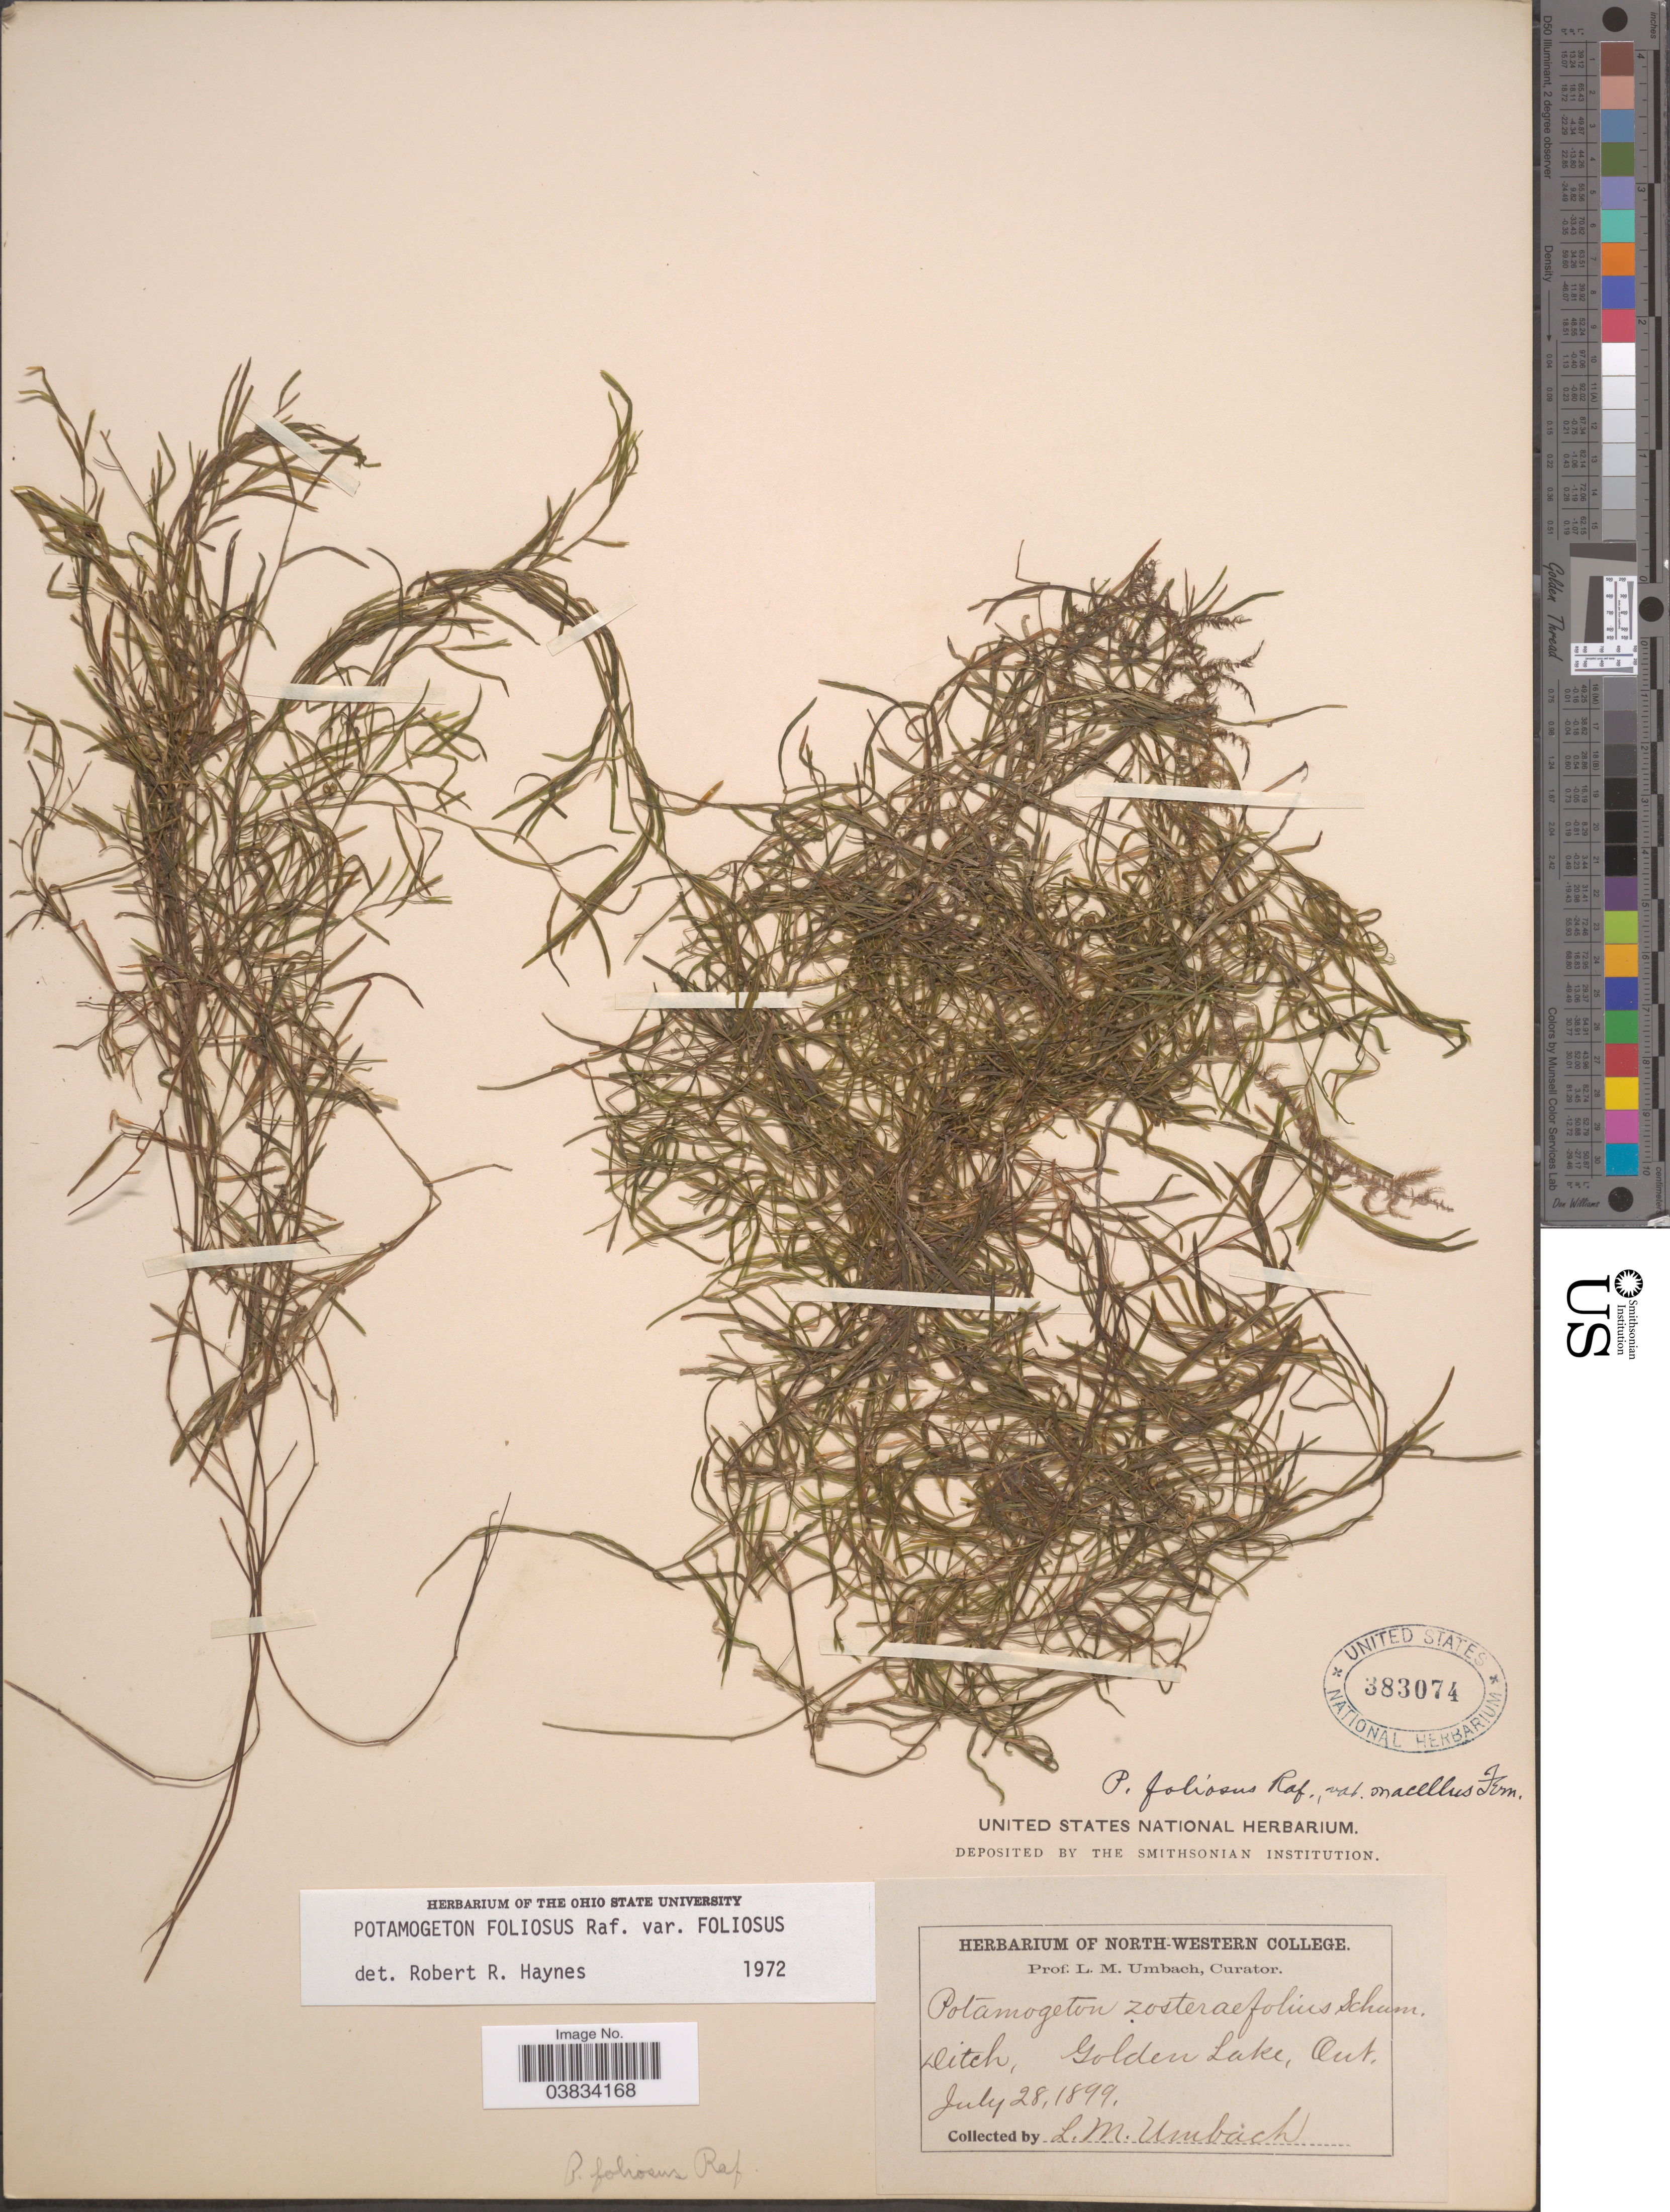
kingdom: Plantae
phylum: Tracheophyta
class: Liliopsida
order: Alismatales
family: Potamogetonaceae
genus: Potamogeton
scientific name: Potamogeton foliosus var. foliosus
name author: Raf.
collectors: L. M. Umbach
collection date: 1899-07-28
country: Canada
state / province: Ontario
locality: Ditch, Golden Lake.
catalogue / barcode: US 383074